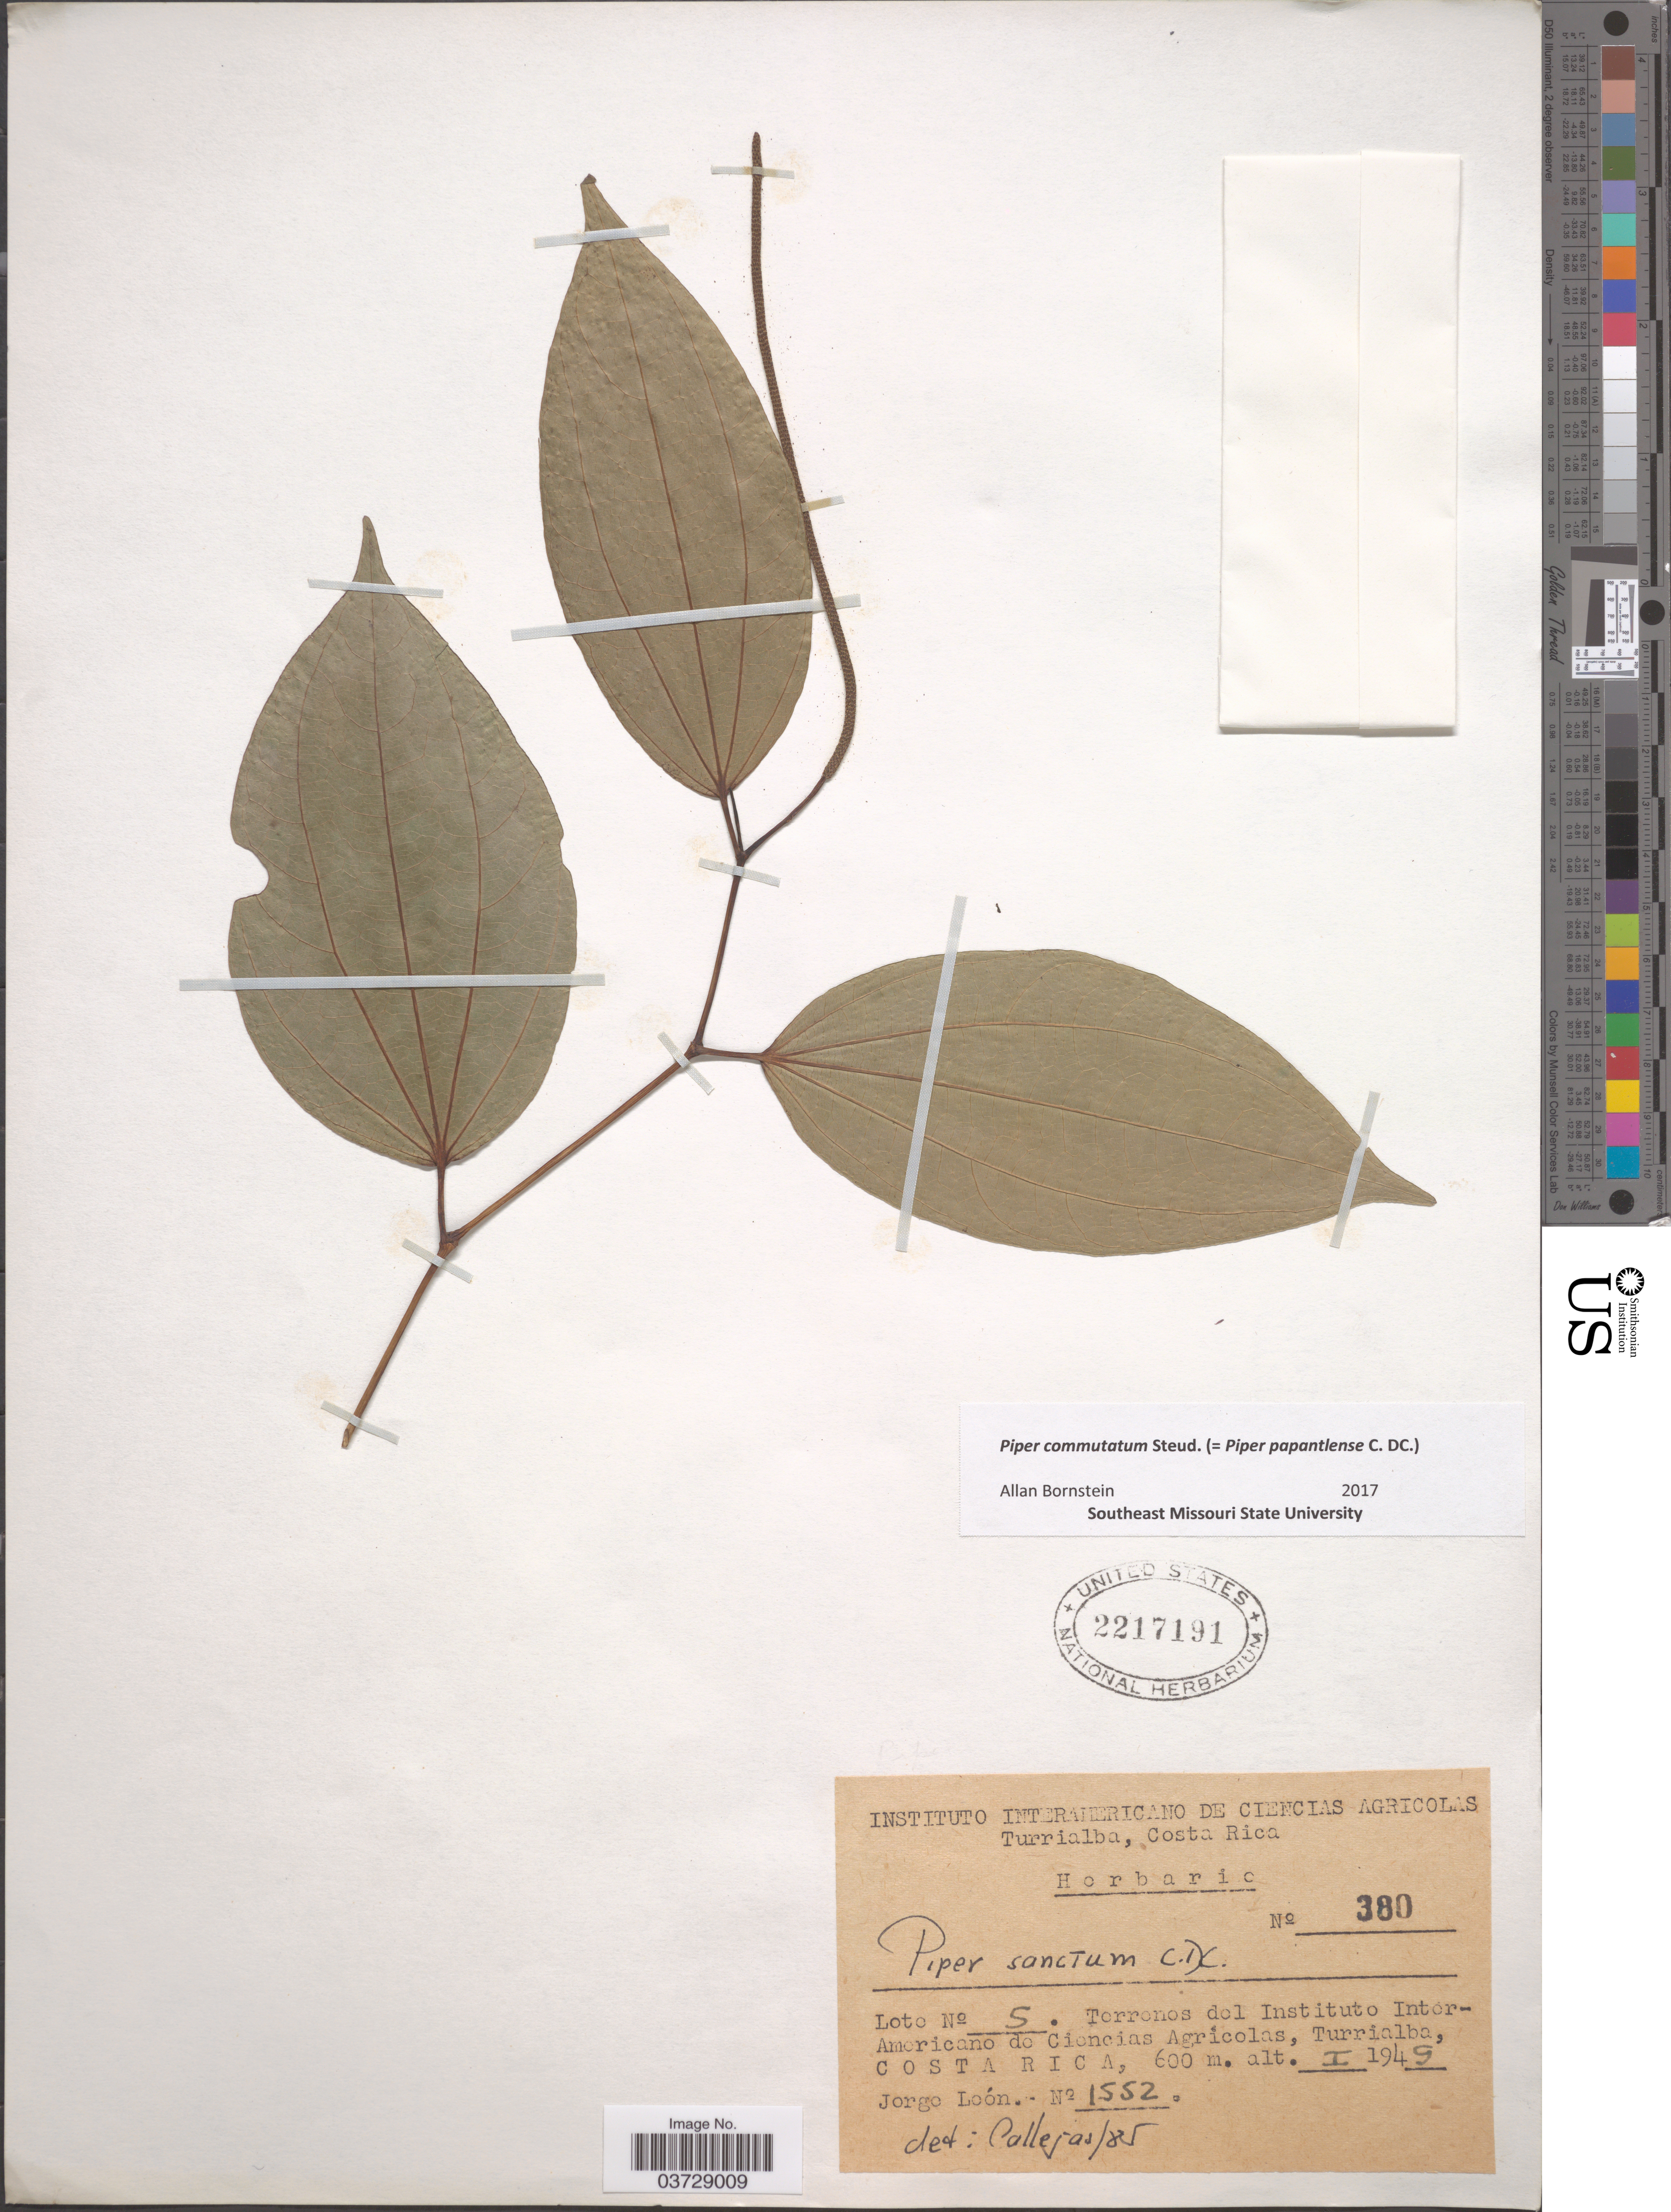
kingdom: Plantae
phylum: Tracheophyta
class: Magnoliopsida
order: Piperales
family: Piperaceae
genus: Piper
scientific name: Piper commutatum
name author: Steud.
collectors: J. León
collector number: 1552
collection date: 1949-01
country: Costa Rica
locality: Terrenos del Instituto Inter-Americano de Ciencias Agricolas, Turrialba.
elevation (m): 600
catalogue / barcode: US 2217191